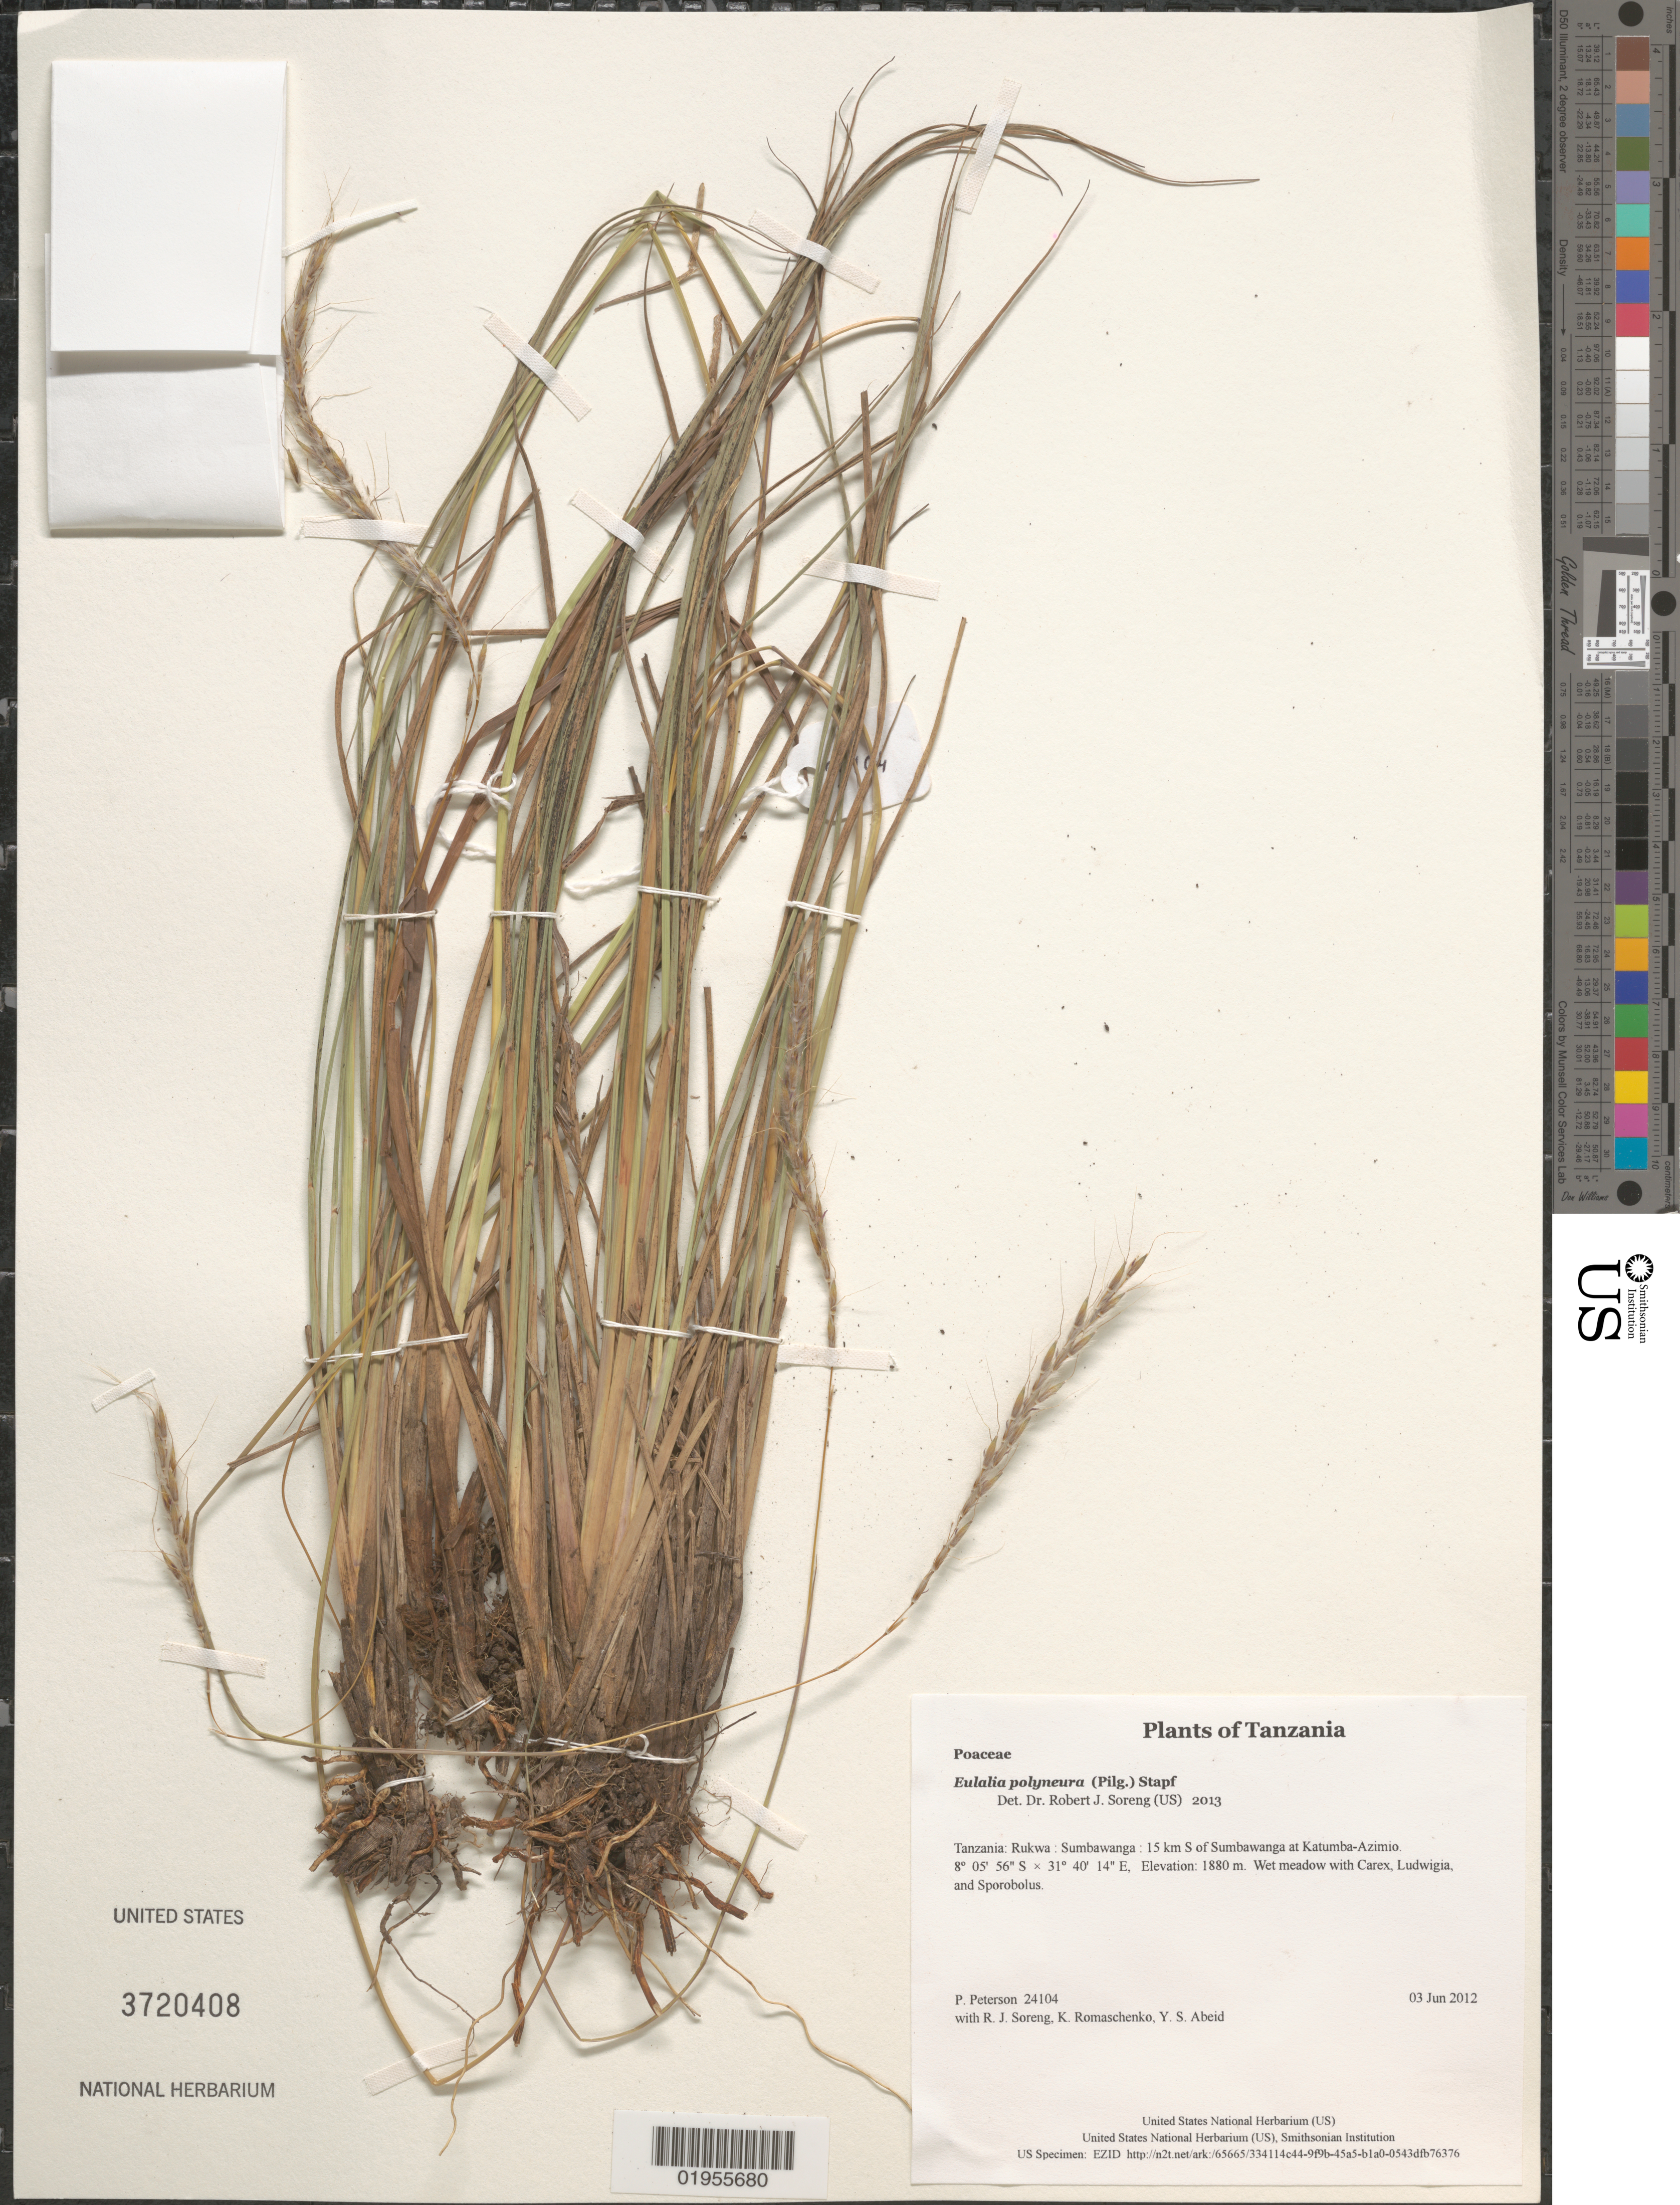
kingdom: Plantae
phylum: Tracheophyta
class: Liliopsida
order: Poales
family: Poaceae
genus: Eulalia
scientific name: Eulalia polyneura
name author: (Pilg.) Stapf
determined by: Soreng, Robert J., Research Associate (BOT), Smithsonian Institution - National Museum of Natural History (UNITED STATES)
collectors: P. M. Peterson, R. J. Soreng, K. Romaschenko & Y. Abeid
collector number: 24104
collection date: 2012-06-03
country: Tanzania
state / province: Rukwa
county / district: Sumbawanga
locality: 15 km S of Sumbawanga at Katumba-Azimio.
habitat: Wet meadow with Carex, Ludwigia, and Sporobolus.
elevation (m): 1880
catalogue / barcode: US 3720408